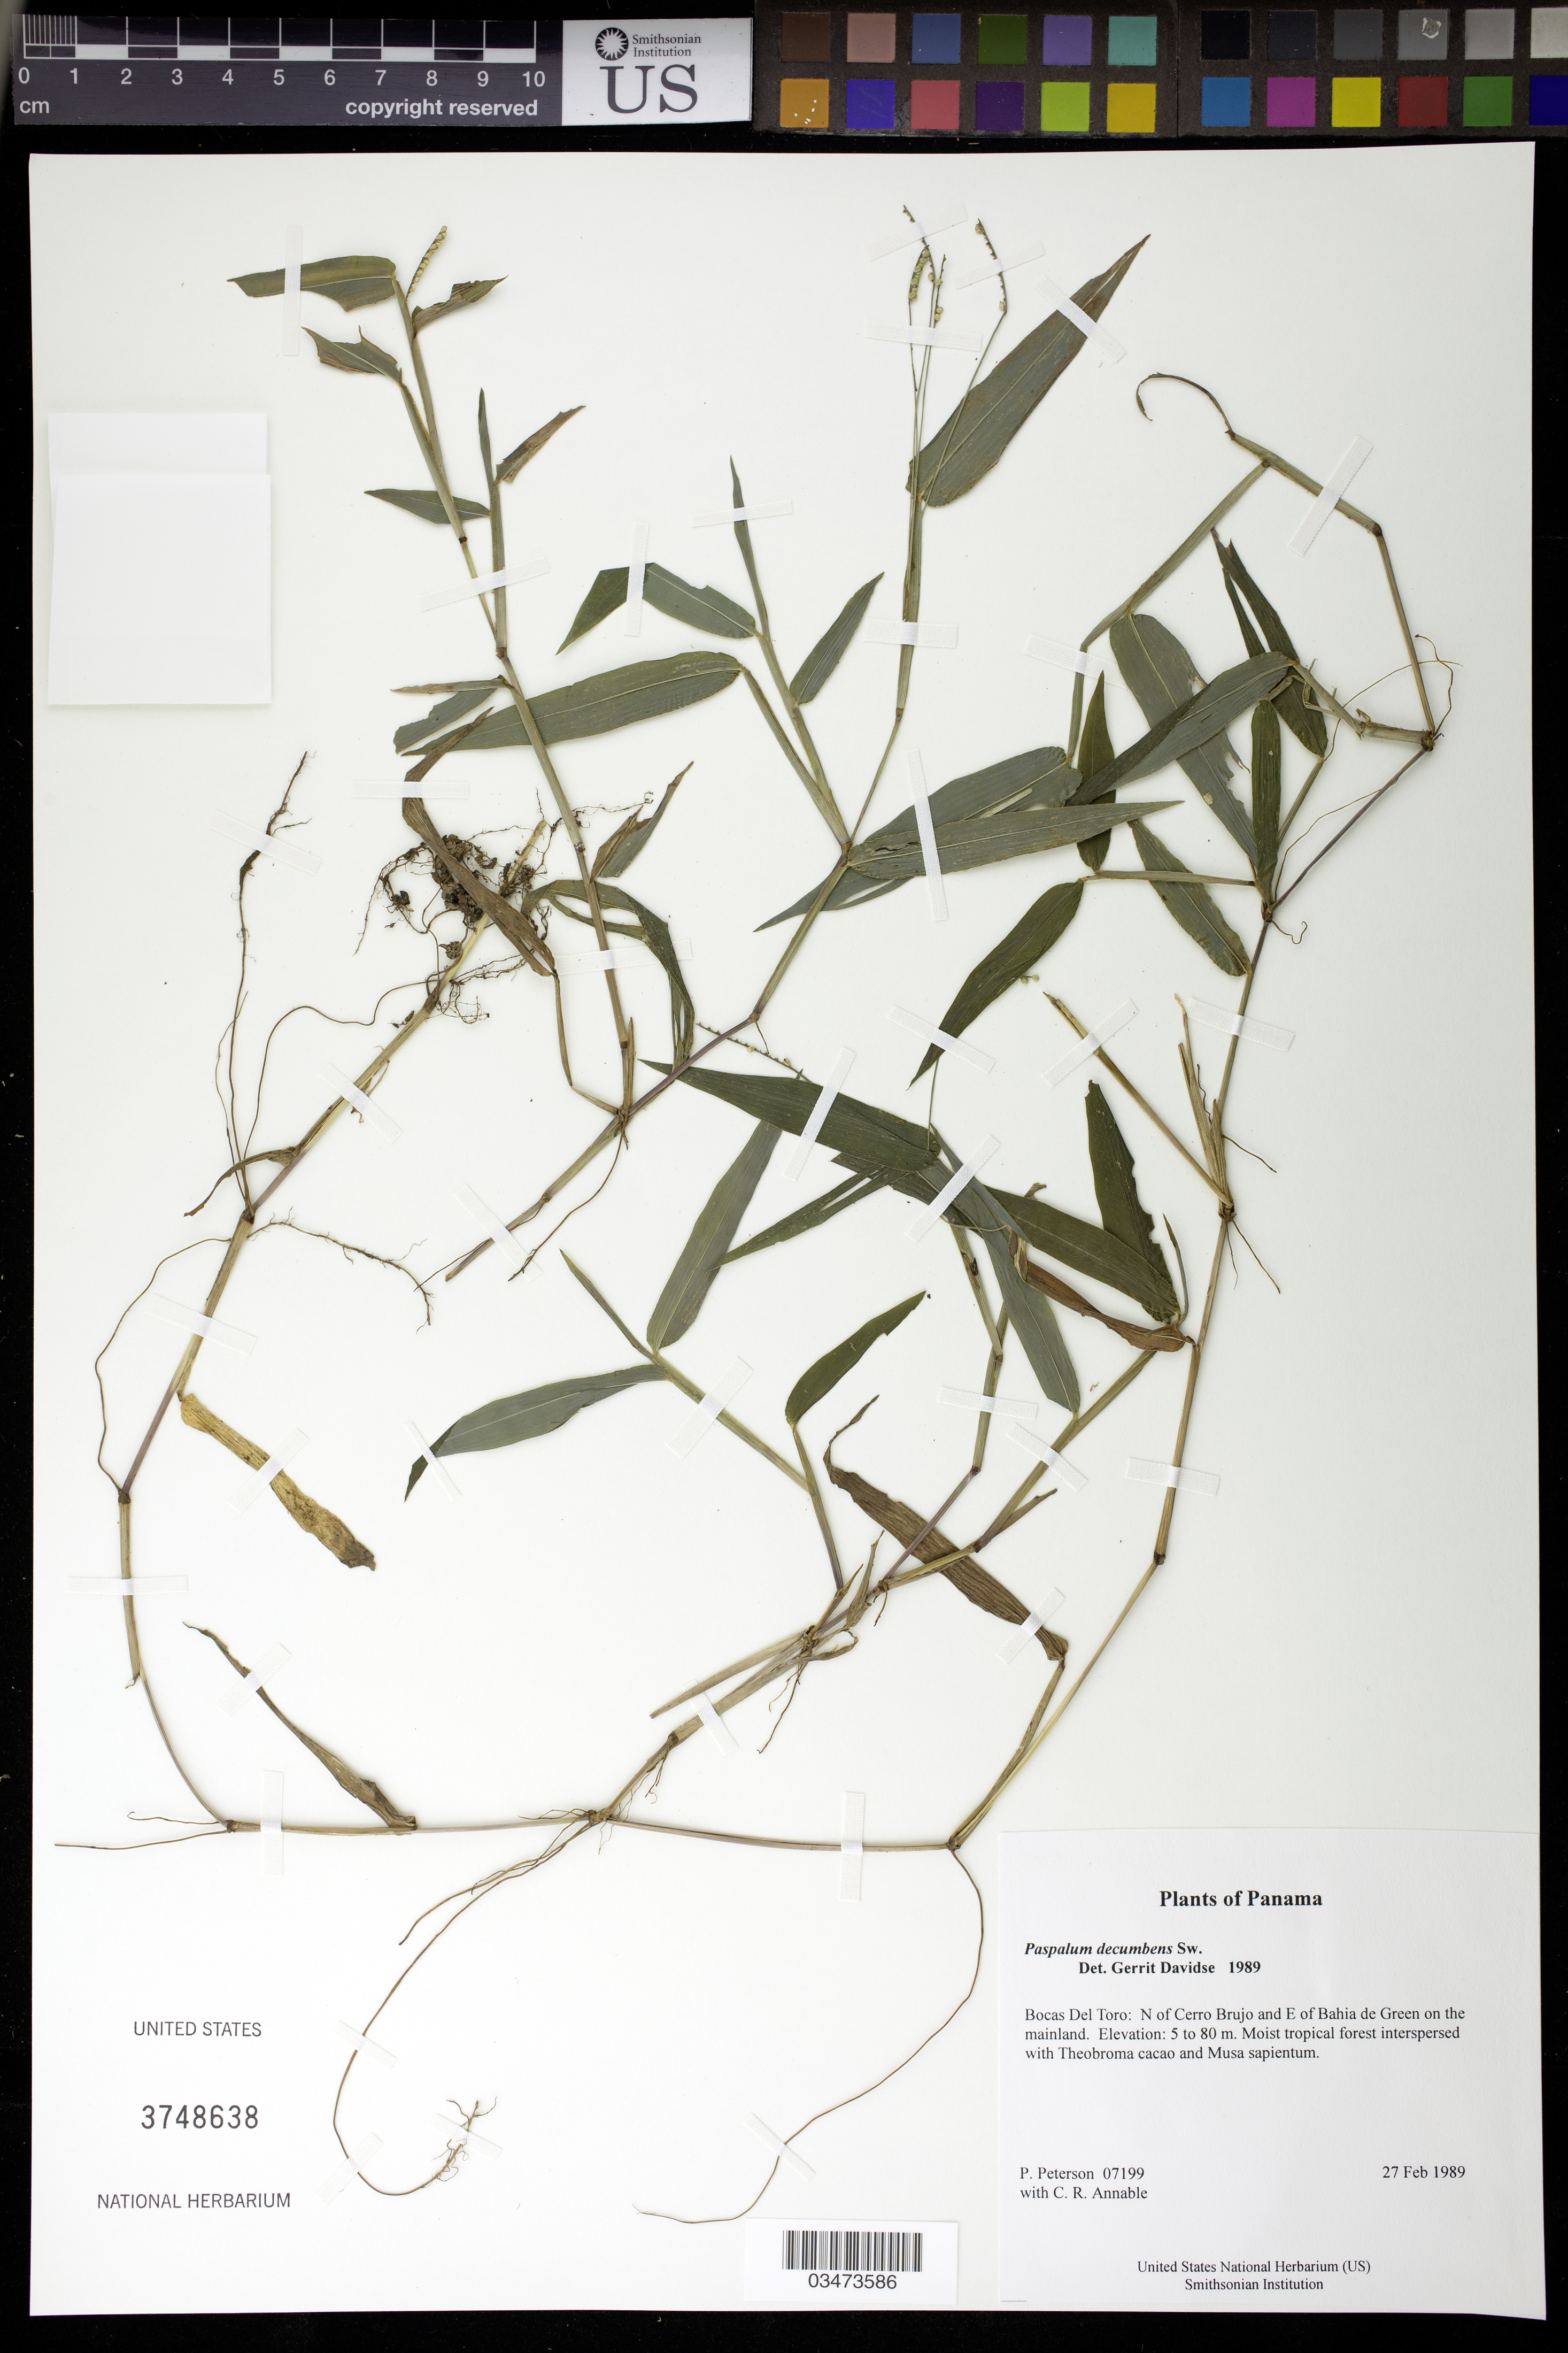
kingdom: Plantae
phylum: Tracheophyta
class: Liliopsida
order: Poales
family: Poaceae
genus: Paspalum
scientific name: Paspalum decumbens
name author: Sw.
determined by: Davidse, Gerrit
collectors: P. M. Peterson & C. R. Annable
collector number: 07199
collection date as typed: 27 Feb 1989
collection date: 1989-02-27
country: Panama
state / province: Bocas del Toro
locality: N of Cerro Brujo and E of Bahia de Green on the mainland.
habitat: Moist tropical forest interspersed with Theobroma cacao and Musa sapientum.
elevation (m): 5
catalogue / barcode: US 3748638